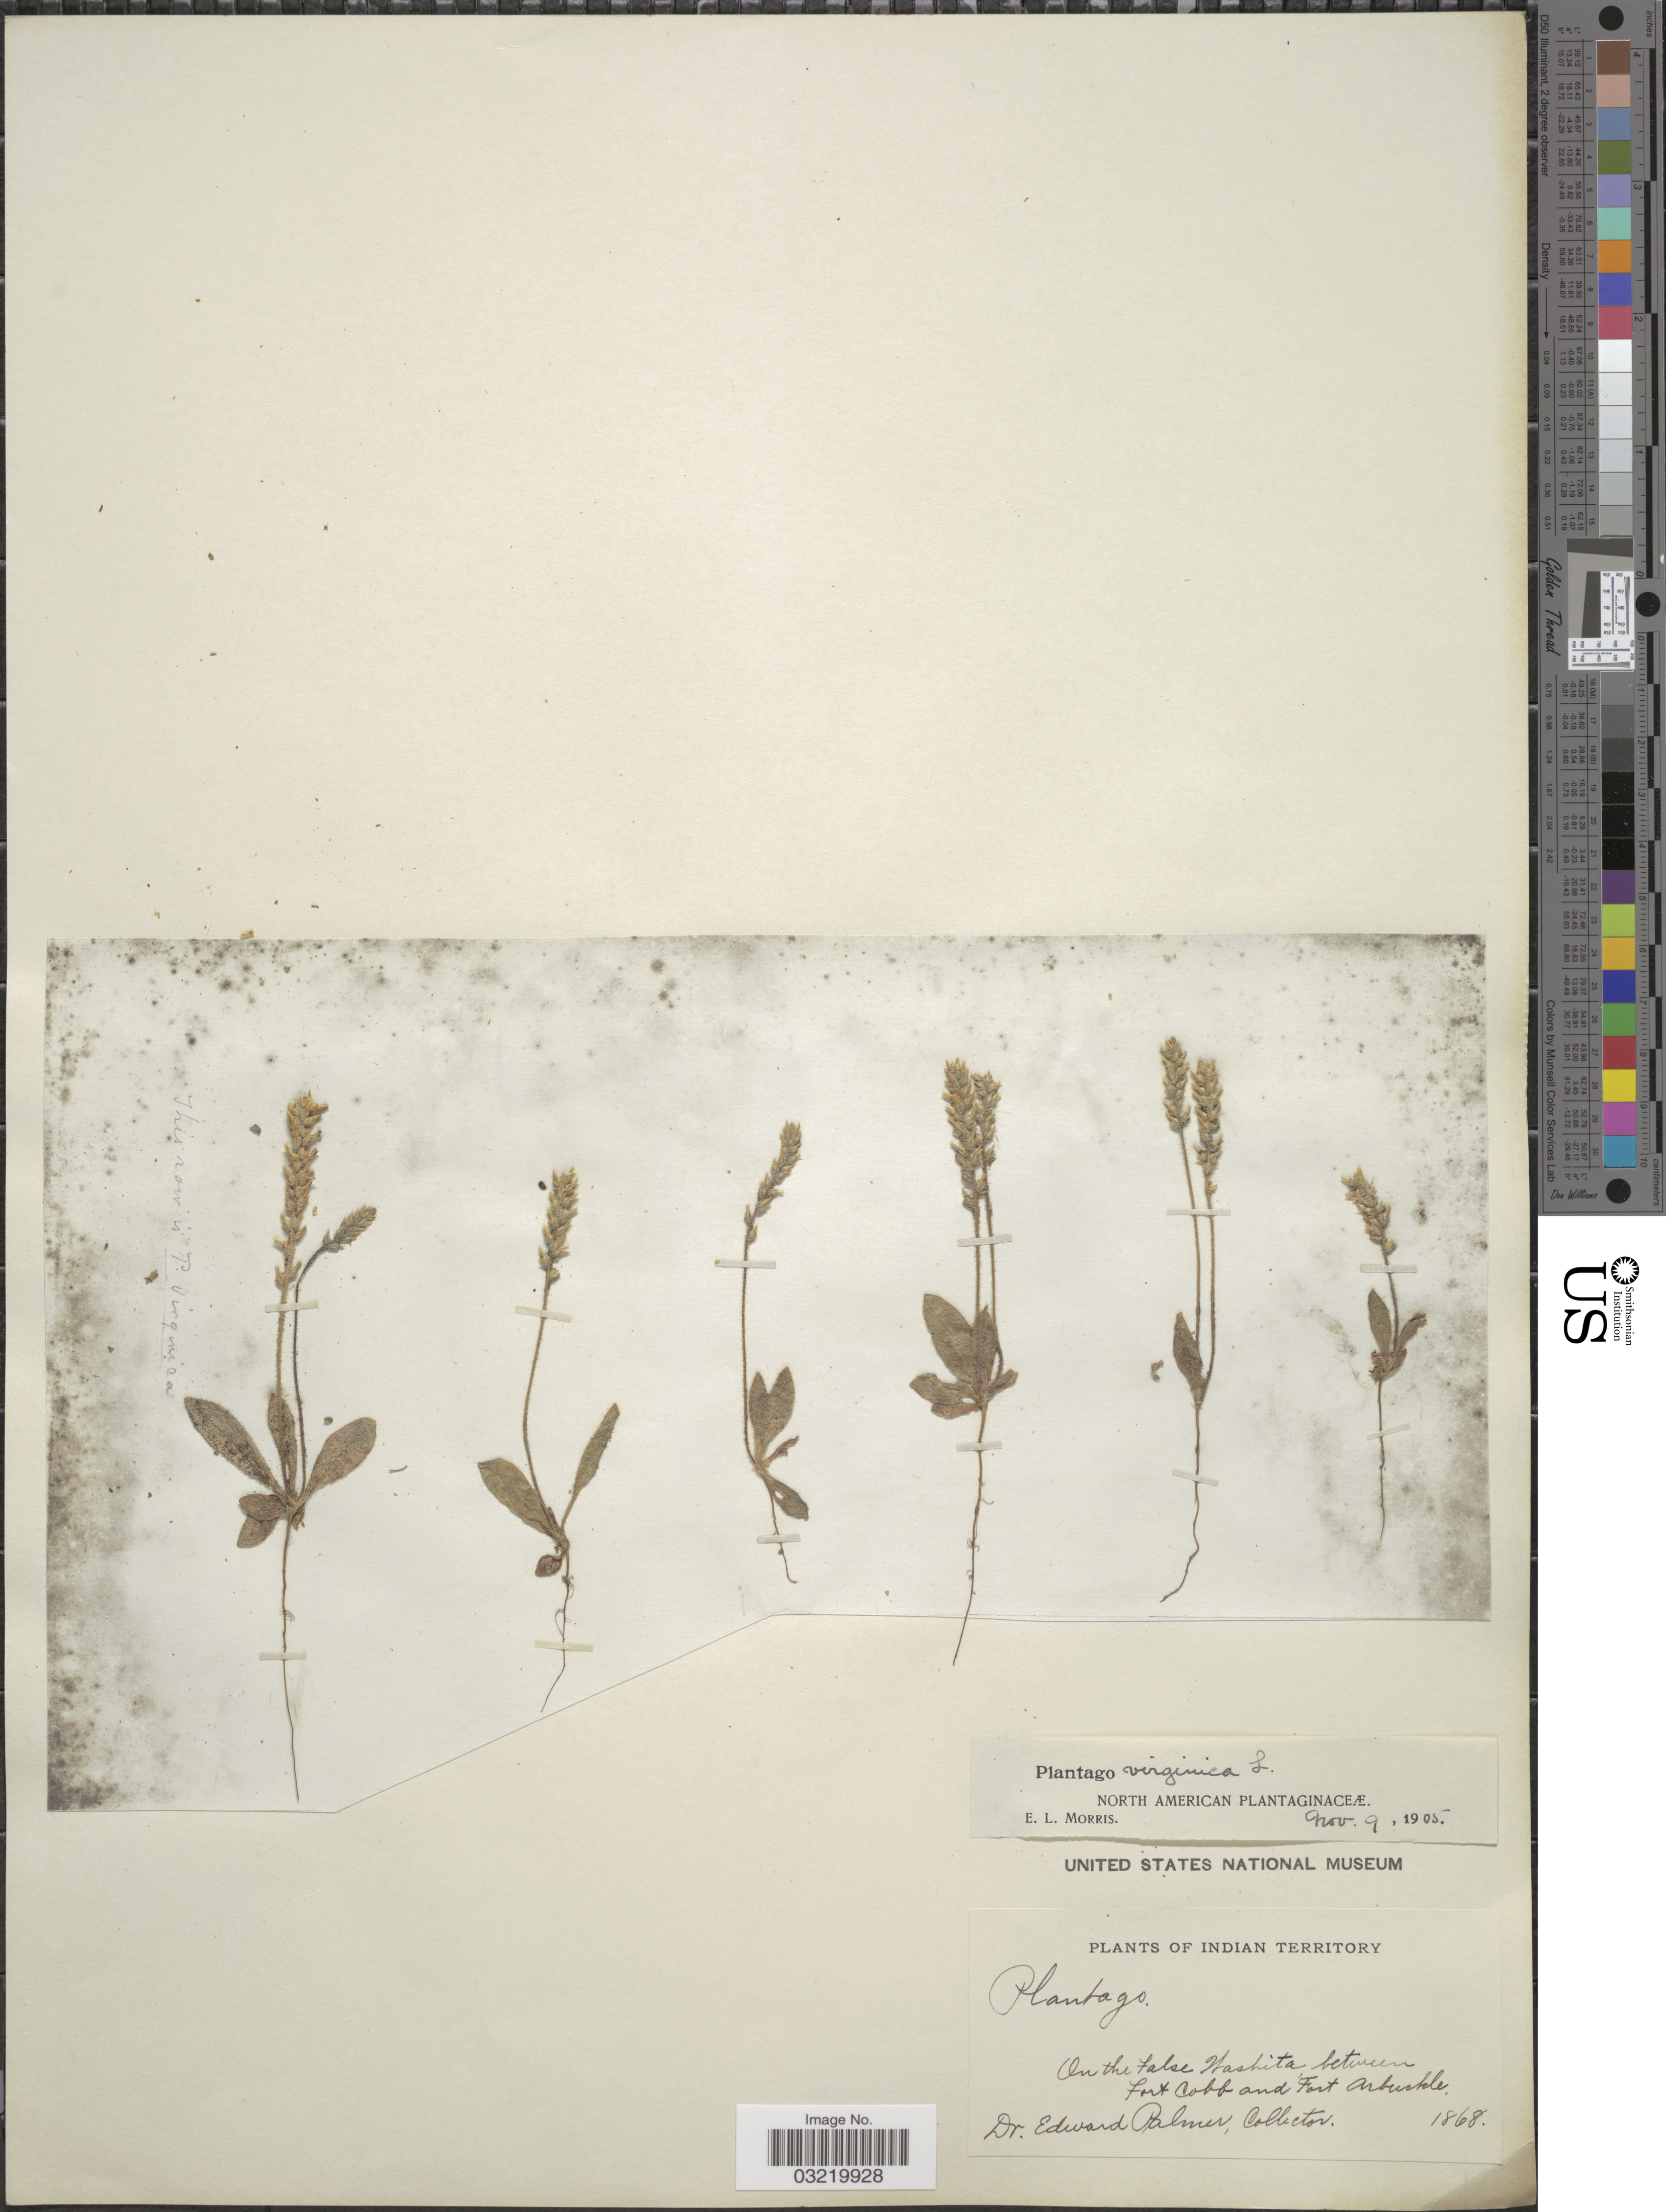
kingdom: Plantae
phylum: Tracheophyta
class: Magnoliopsida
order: Lamiales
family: Plantaginaceae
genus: Plantago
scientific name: Plantago virginica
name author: L.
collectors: E. Palmer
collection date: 1868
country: United States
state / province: Oklahoma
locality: Indian Territory. On the false Washita between Fort Cobb and Fort Arbuckle.